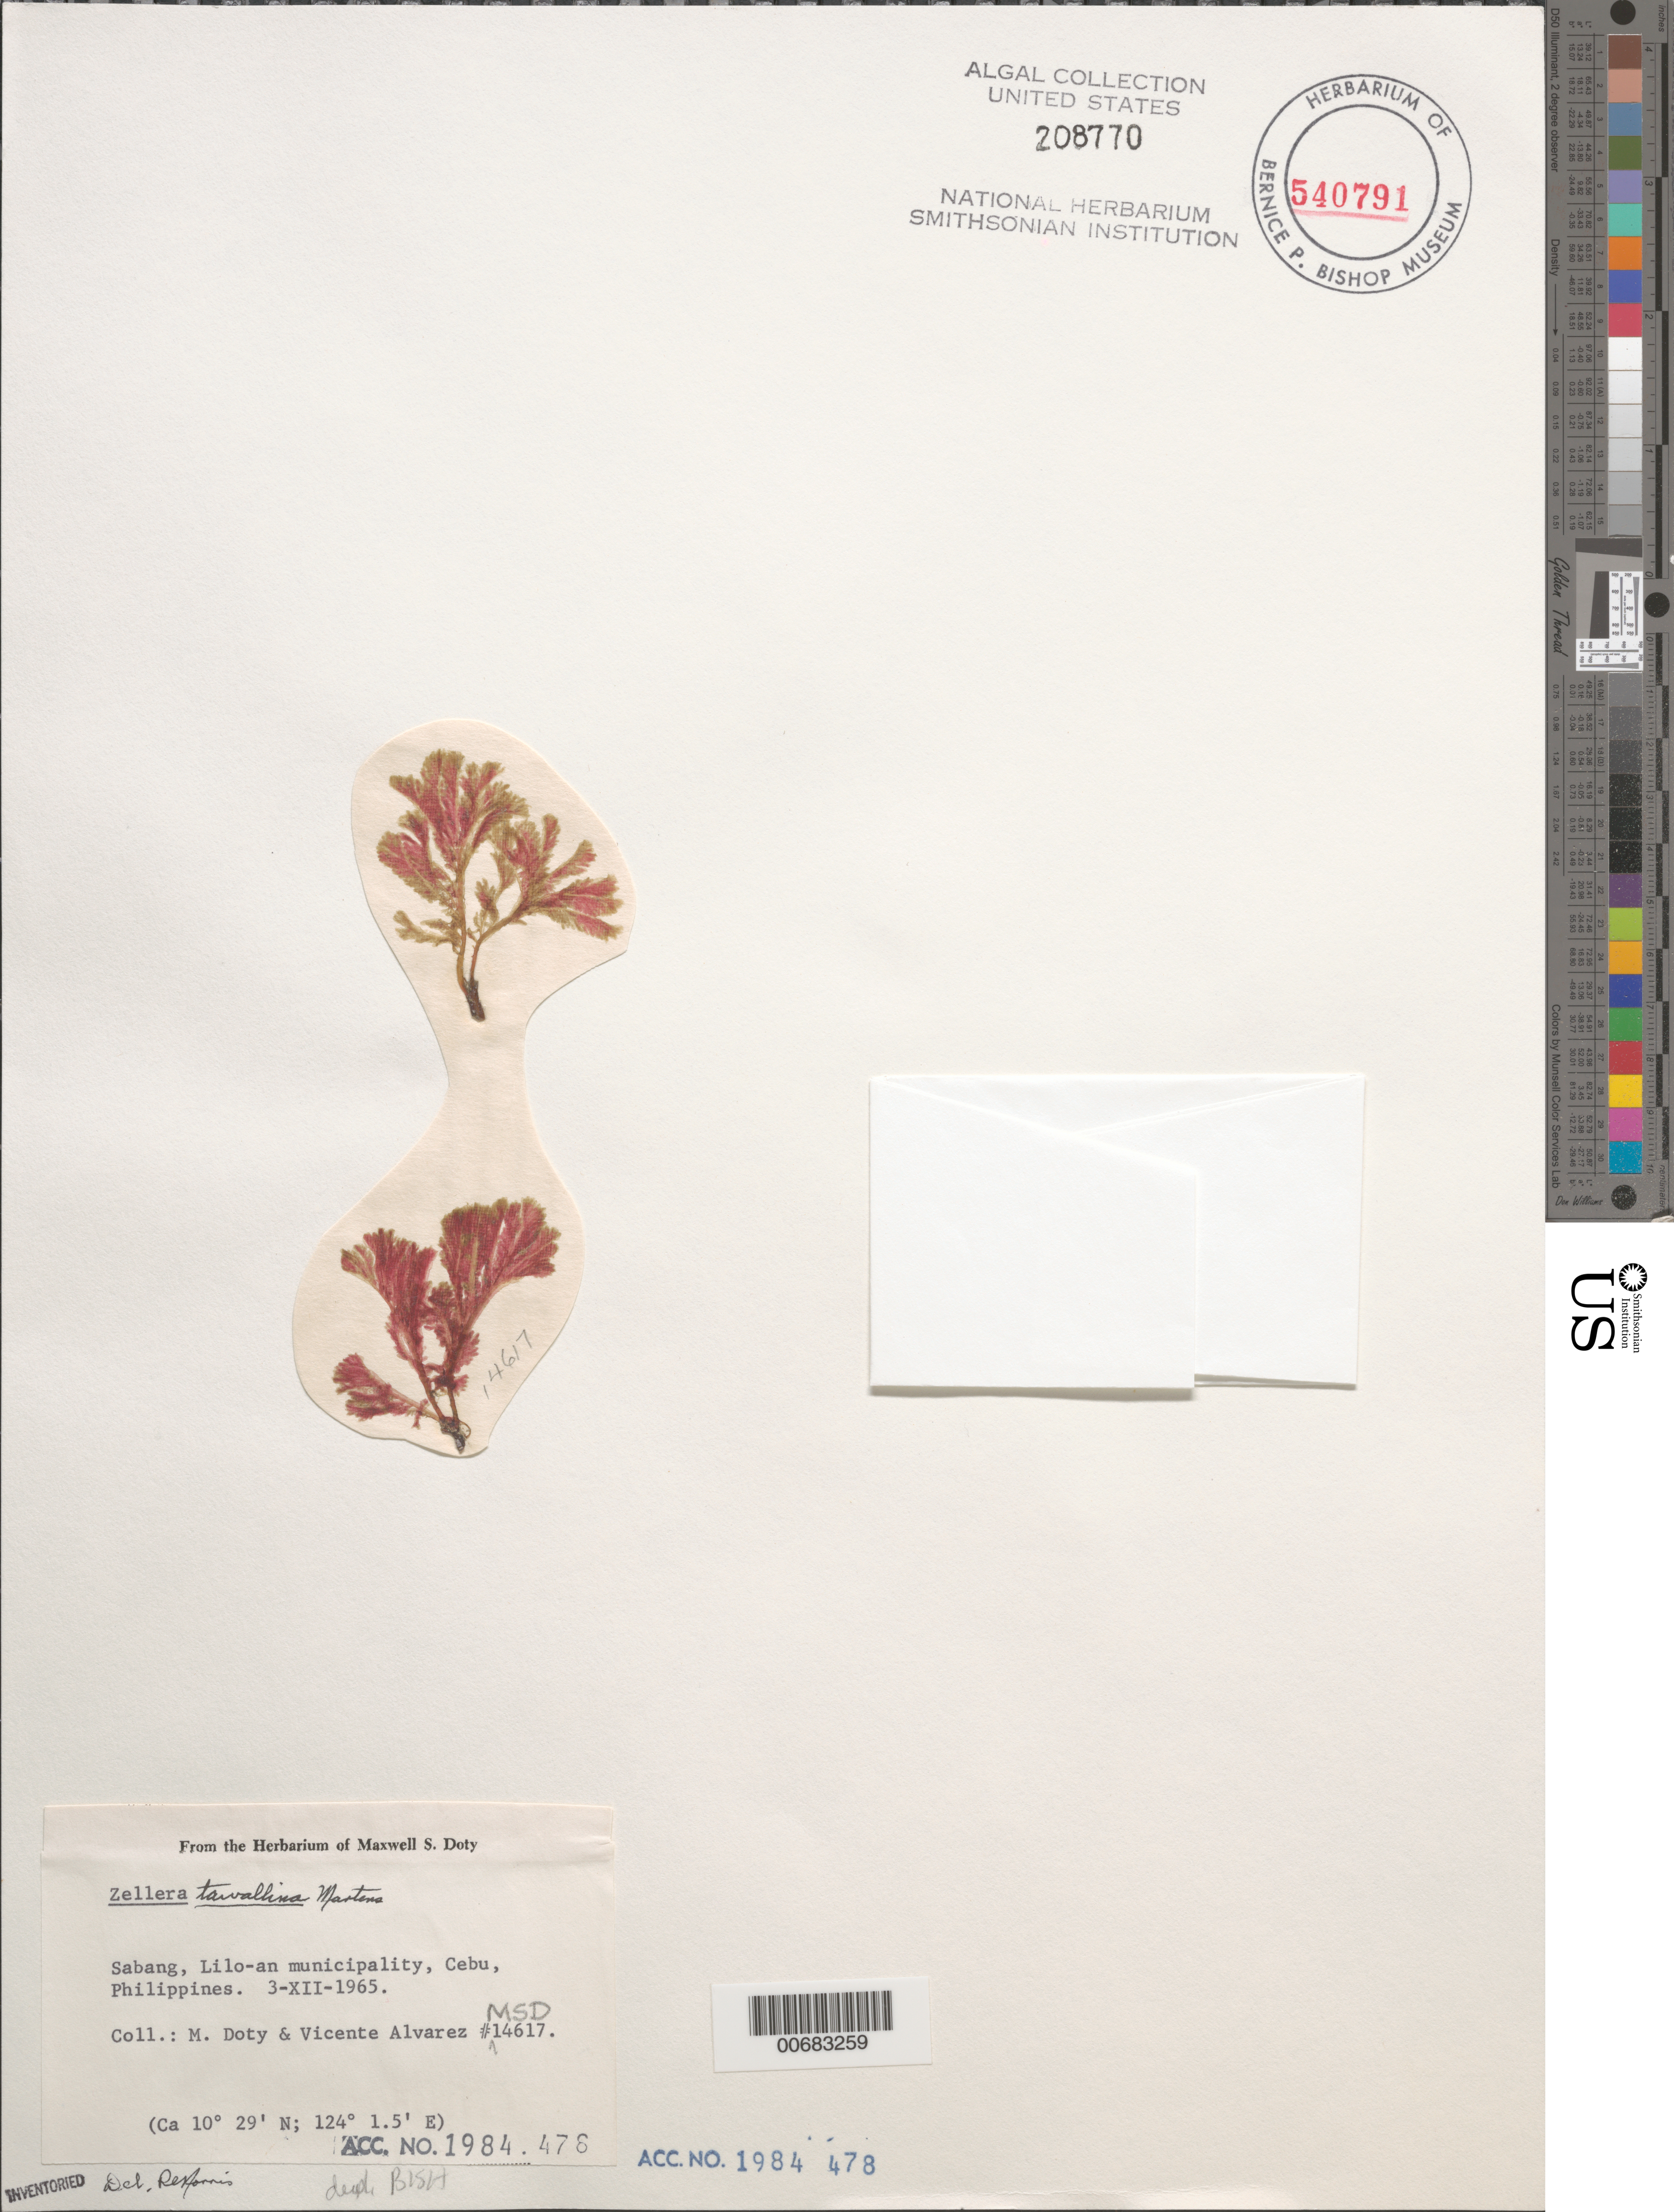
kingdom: Plantae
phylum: Rhodophyta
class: Florideophyceae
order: Ceramiales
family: Delesseriaceae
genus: Zellera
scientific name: Zellera tawallina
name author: G. Martens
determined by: Norris, R. E.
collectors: M. S. Doty & V. B. Alvarez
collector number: MSD 14617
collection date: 1965-12-03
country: Philippines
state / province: Central Visayas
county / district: Cebu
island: Cebu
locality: Sabang, Lilo-an Municipality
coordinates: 10 29' N, 124 1.5' E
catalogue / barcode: US 208770